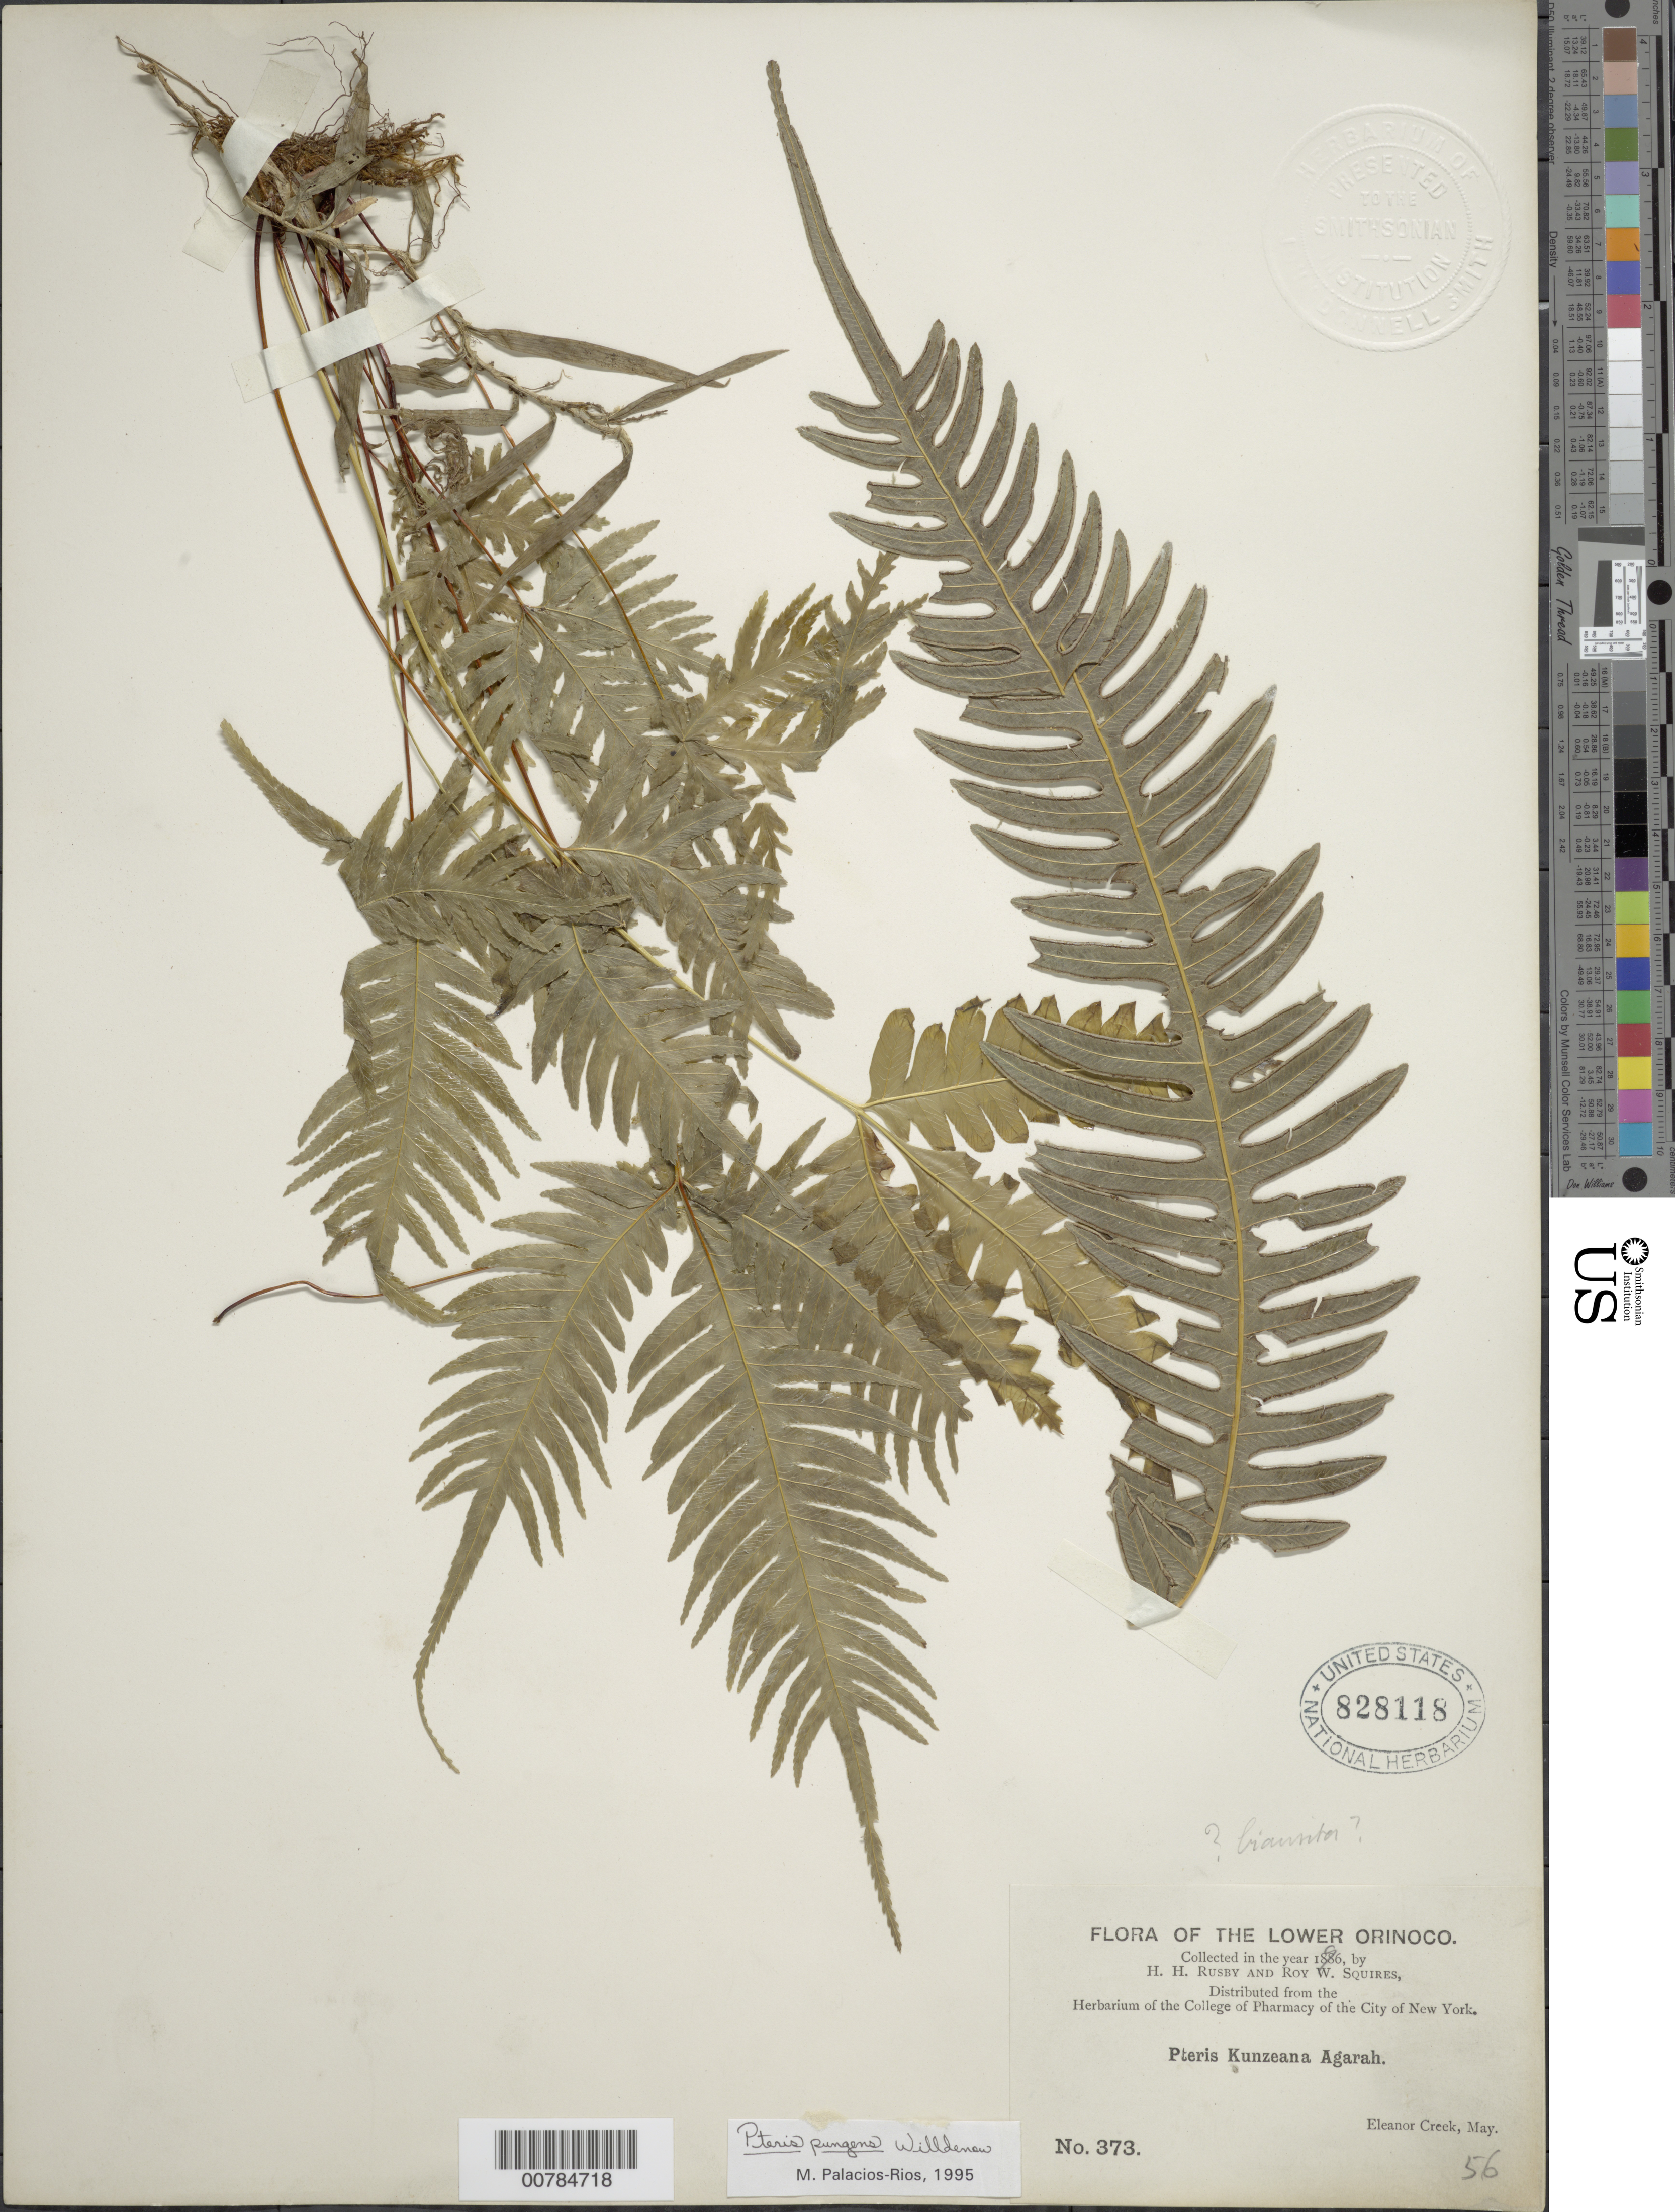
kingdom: Plantae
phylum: Tracheophyta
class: Polypodiopsida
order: Polypodiales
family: Pteridaceae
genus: Pteris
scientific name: Pteris pungens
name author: Willd.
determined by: Palacios-Rios, M.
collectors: H. H. Rusby & R. Squires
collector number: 373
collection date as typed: May 1896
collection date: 1896-05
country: Venezuela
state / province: Delta Amacuro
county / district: Antonio Díaz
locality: Lower Orinoco, Eleanor Creek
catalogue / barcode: US 828118